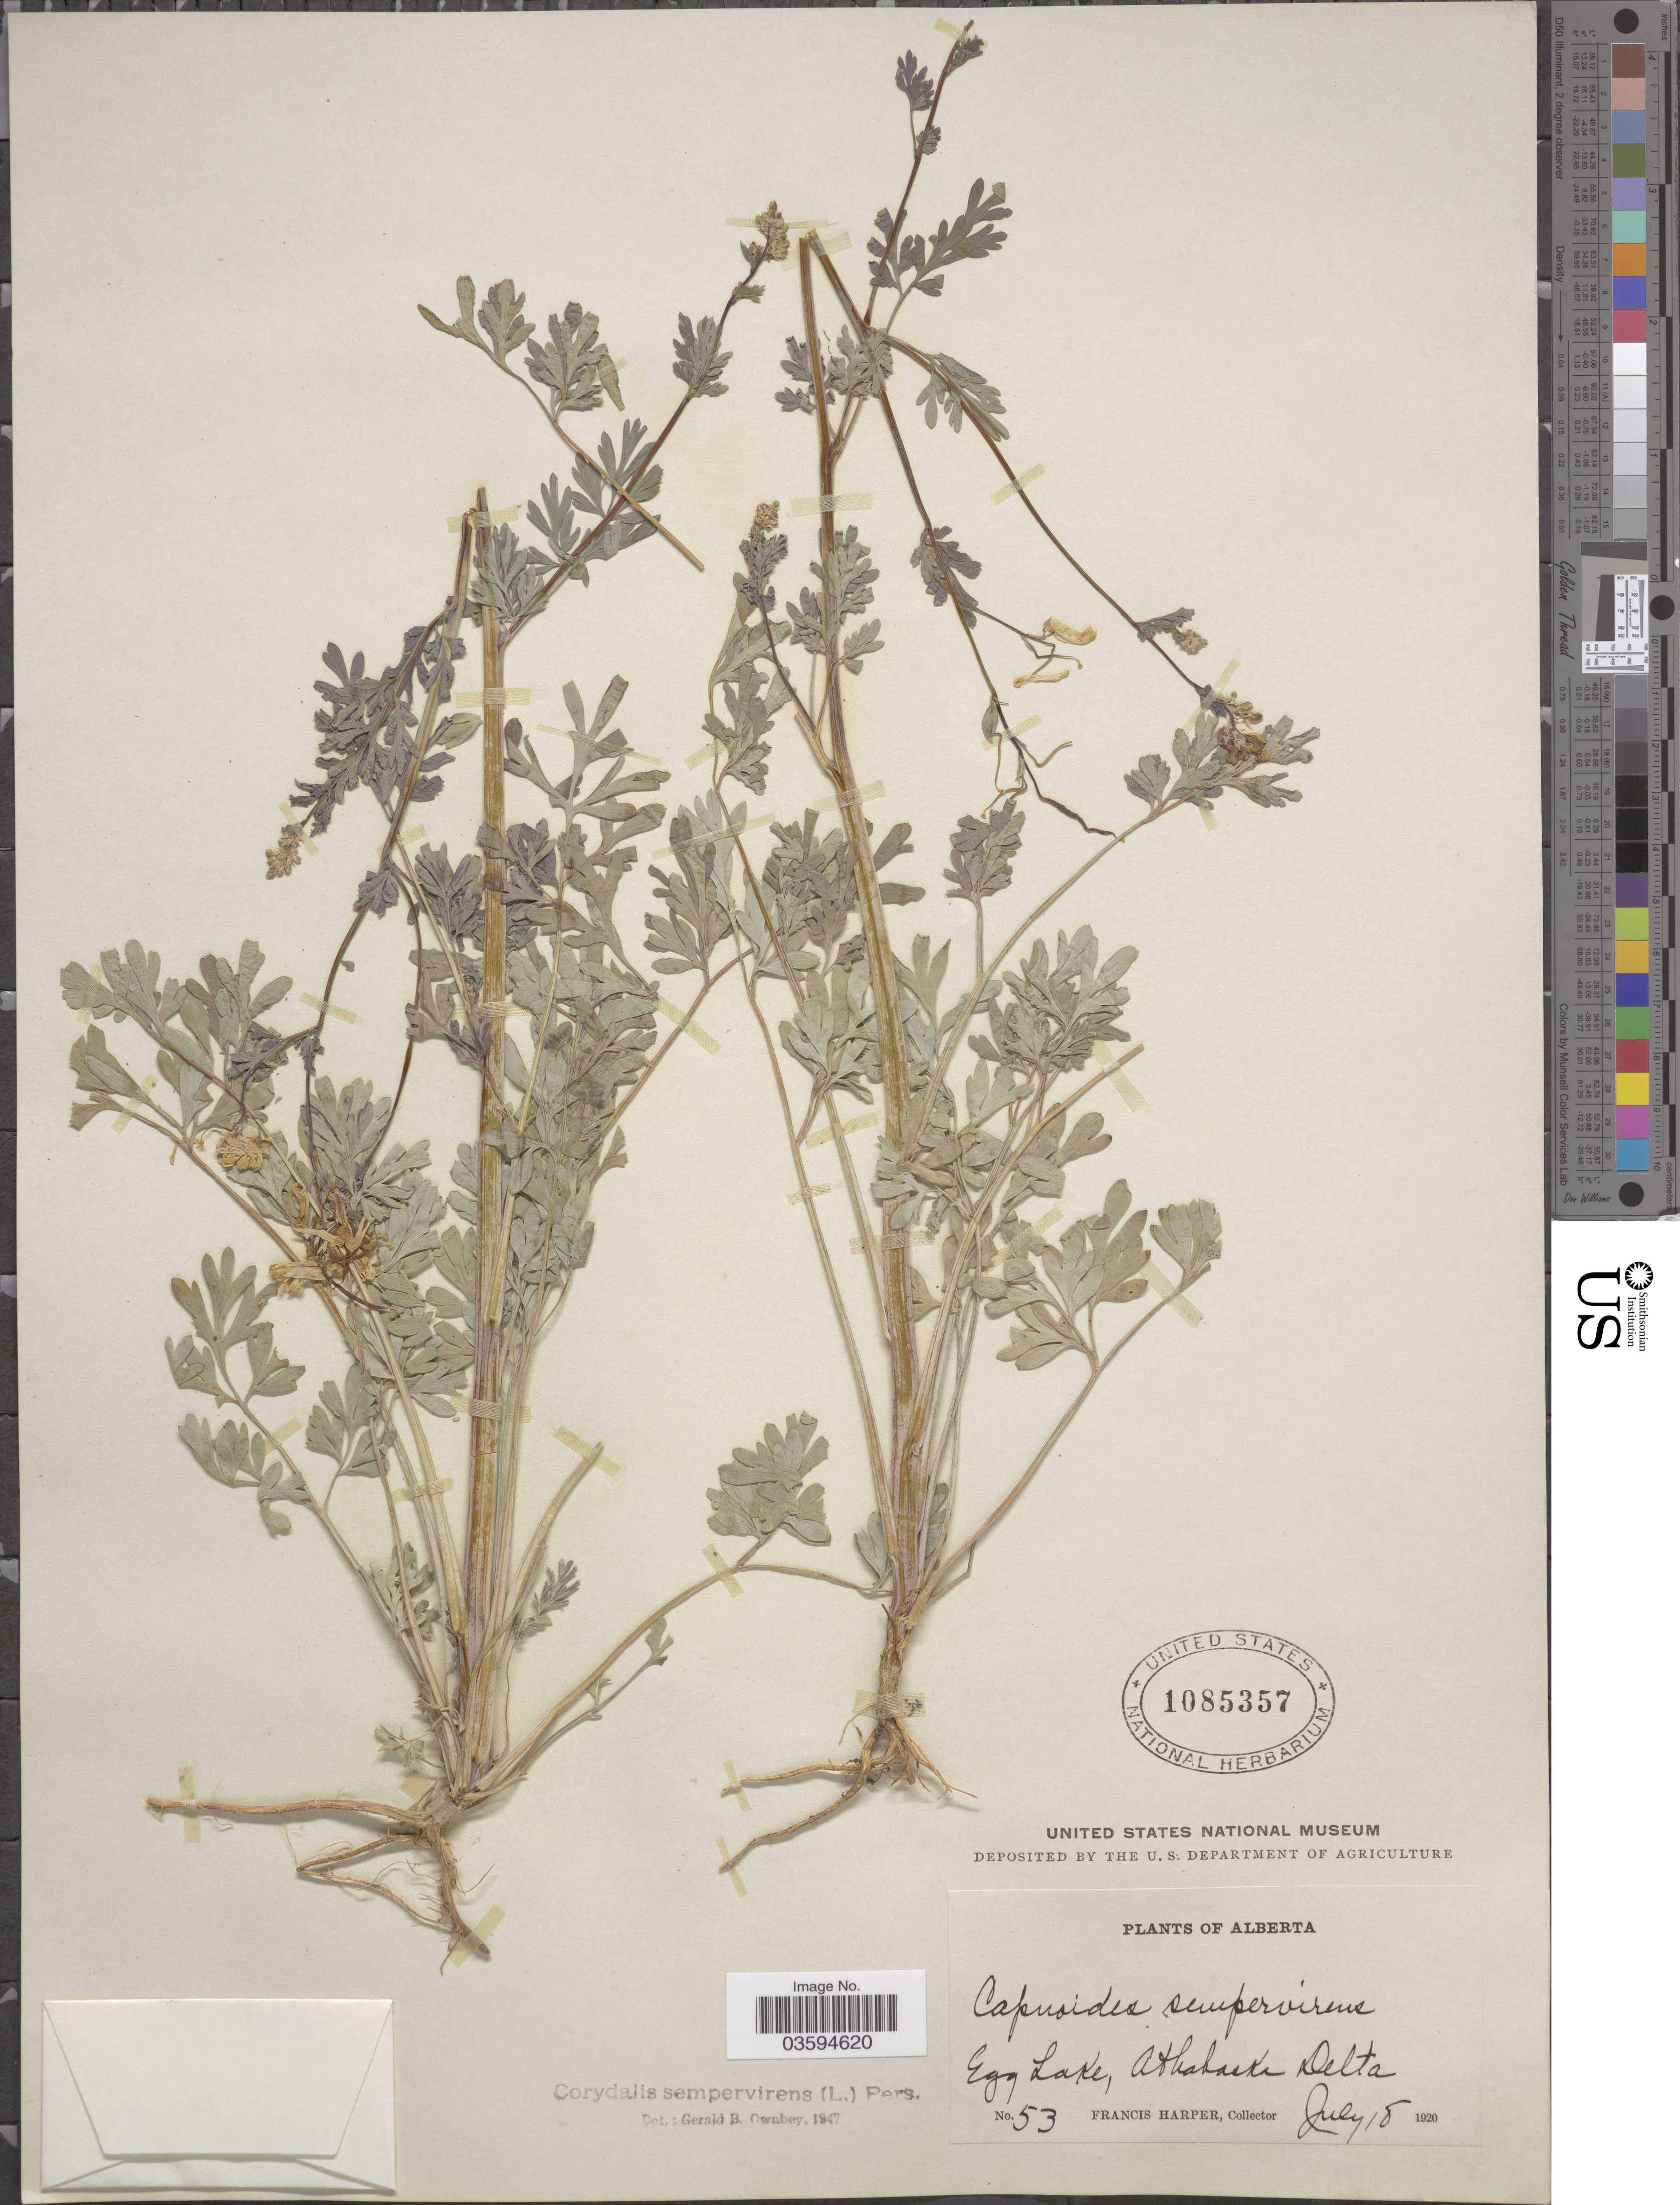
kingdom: Plantae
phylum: Tracheophyta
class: Magnoliopsida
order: Ranunculales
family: Papaveraceae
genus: Capnoides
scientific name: Capnoides sempervirens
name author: (L.) Borkh.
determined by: Strong, M. T., (US), Smithsonian Institution - National Museum of Natural History (UNITED STATES)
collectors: F. Harper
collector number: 53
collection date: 1920-07-18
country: Canada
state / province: Alberta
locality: Egg Lake, Athabaska Delta.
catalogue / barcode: US 1085357